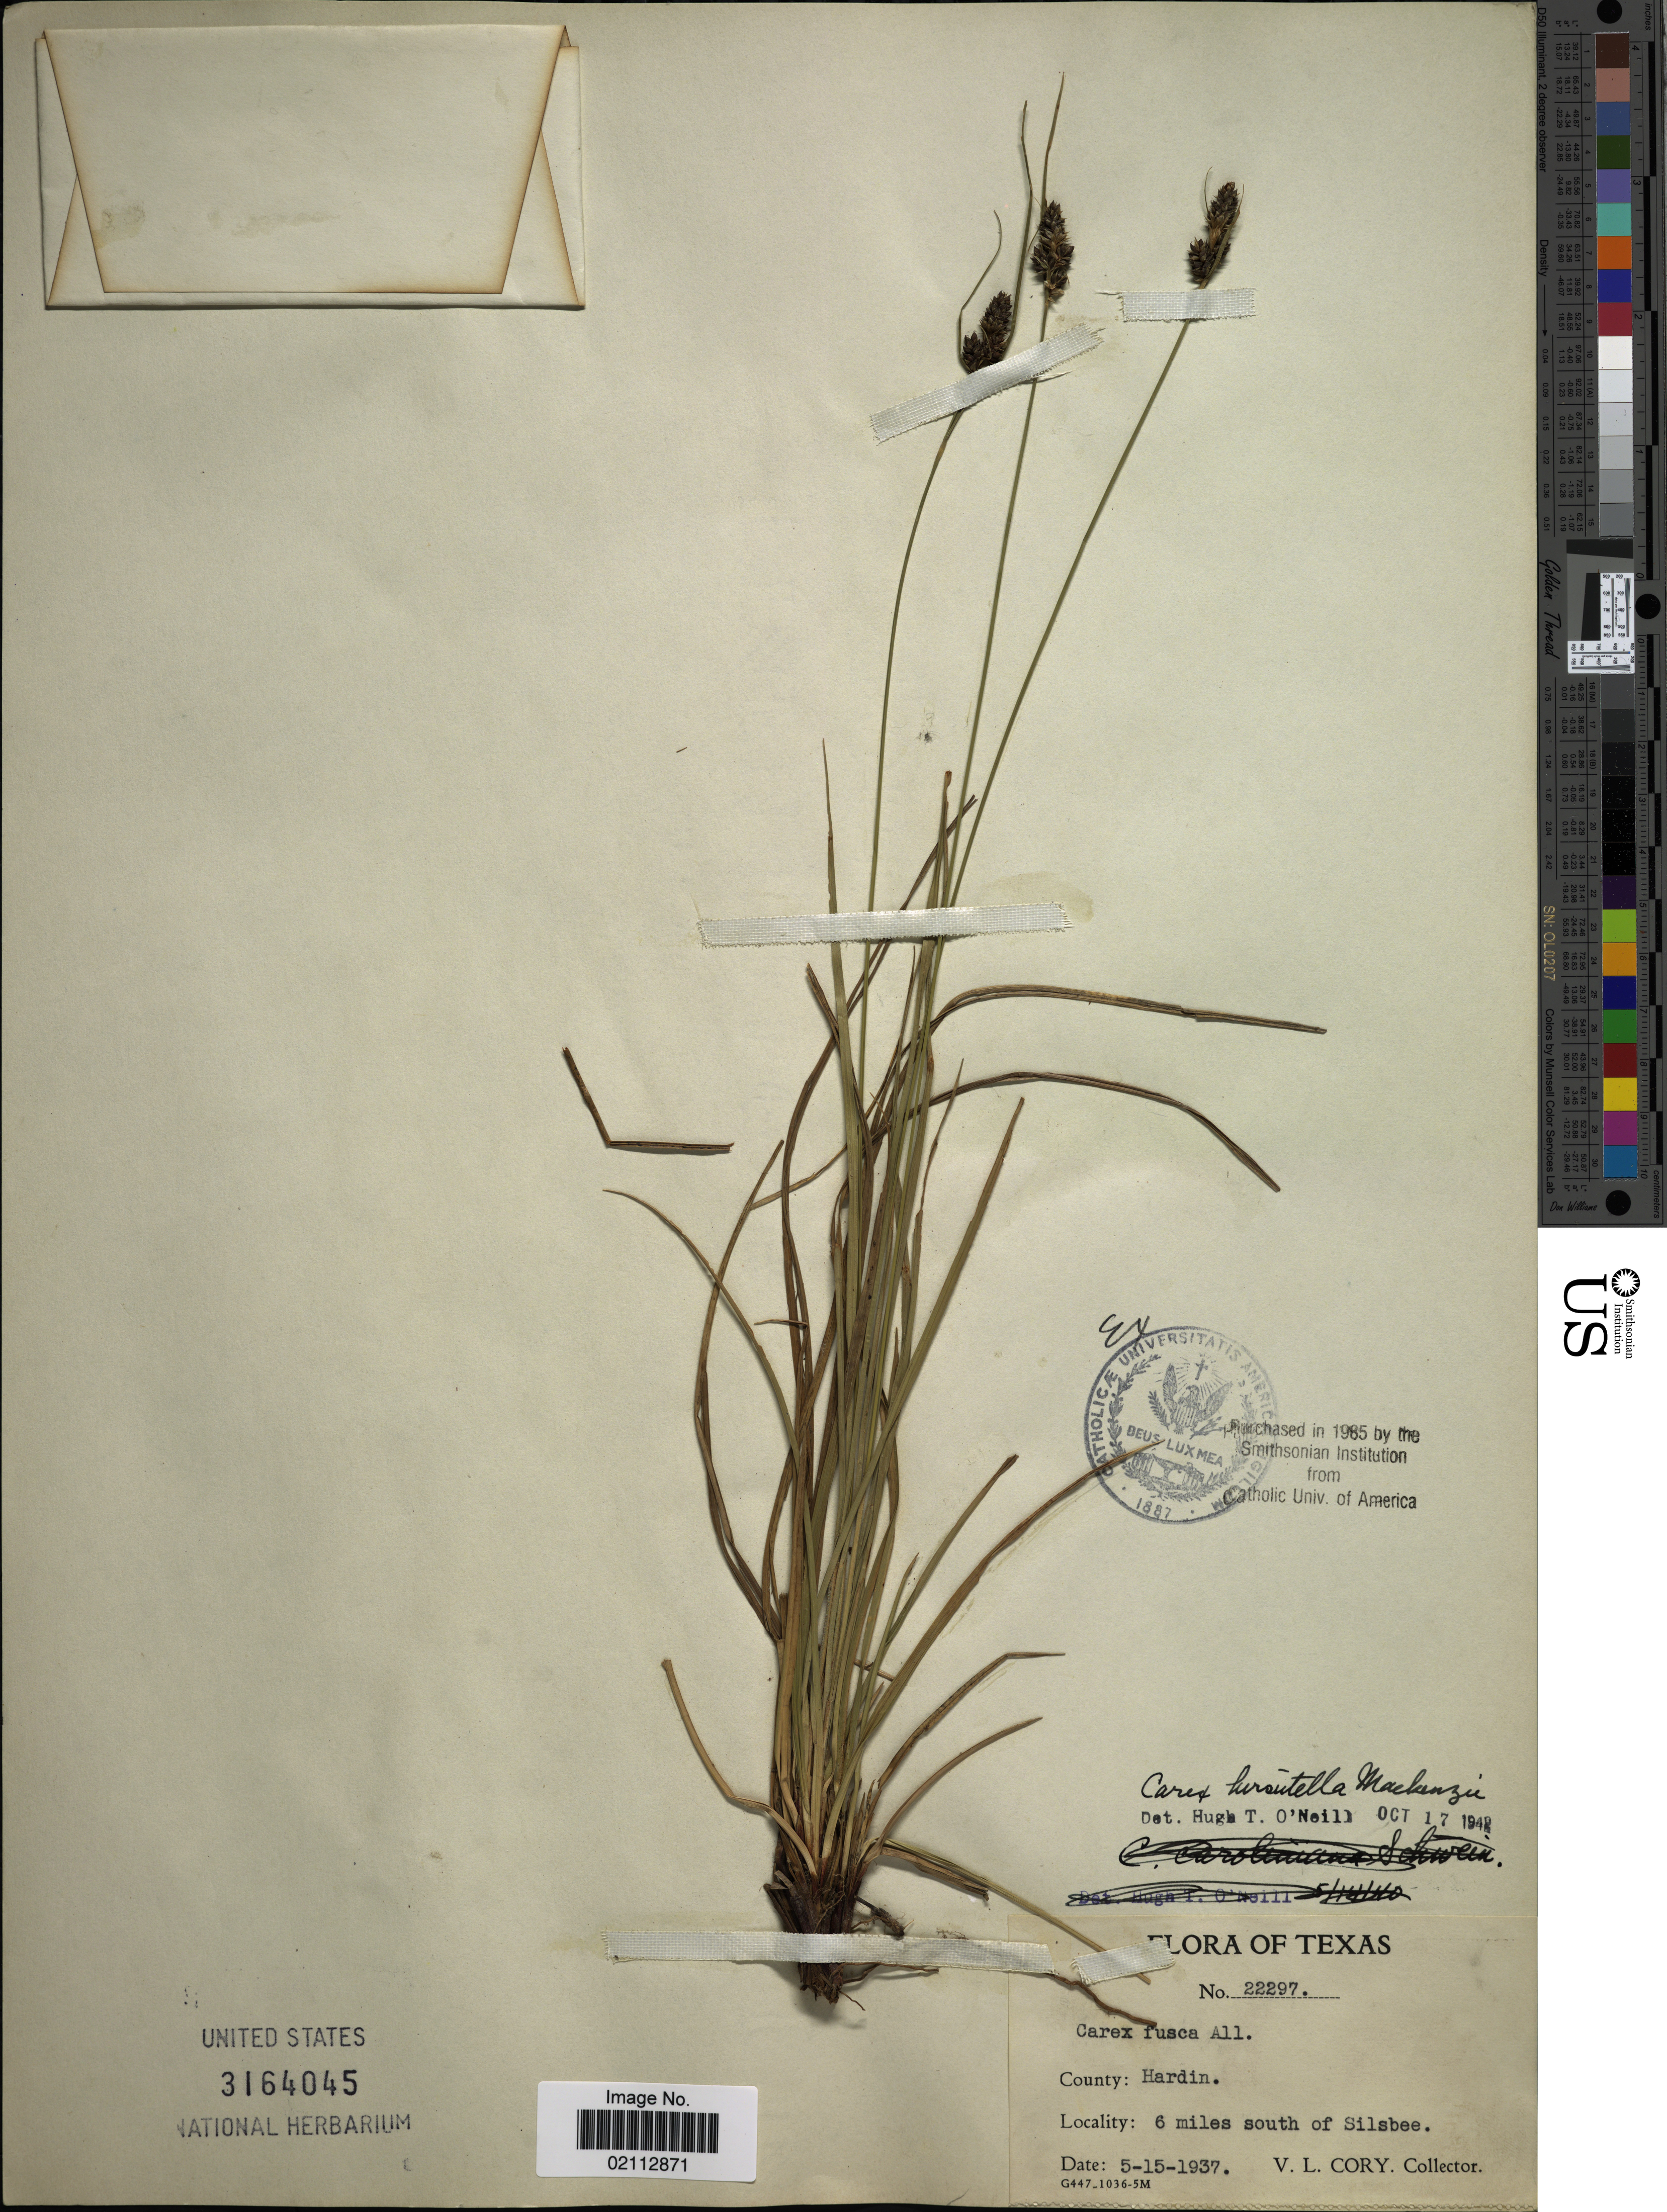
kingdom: Plantae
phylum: Tracheophyta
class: Liliopsida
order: Poales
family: Cyperaceae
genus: Carex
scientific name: Carex hirsutella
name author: Mack.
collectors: V. Cory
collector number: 22297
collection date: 1937-05-15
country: United States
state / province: Texas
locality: County: Hardin. 6 miles south of Silsbee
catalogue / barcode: US 3164045